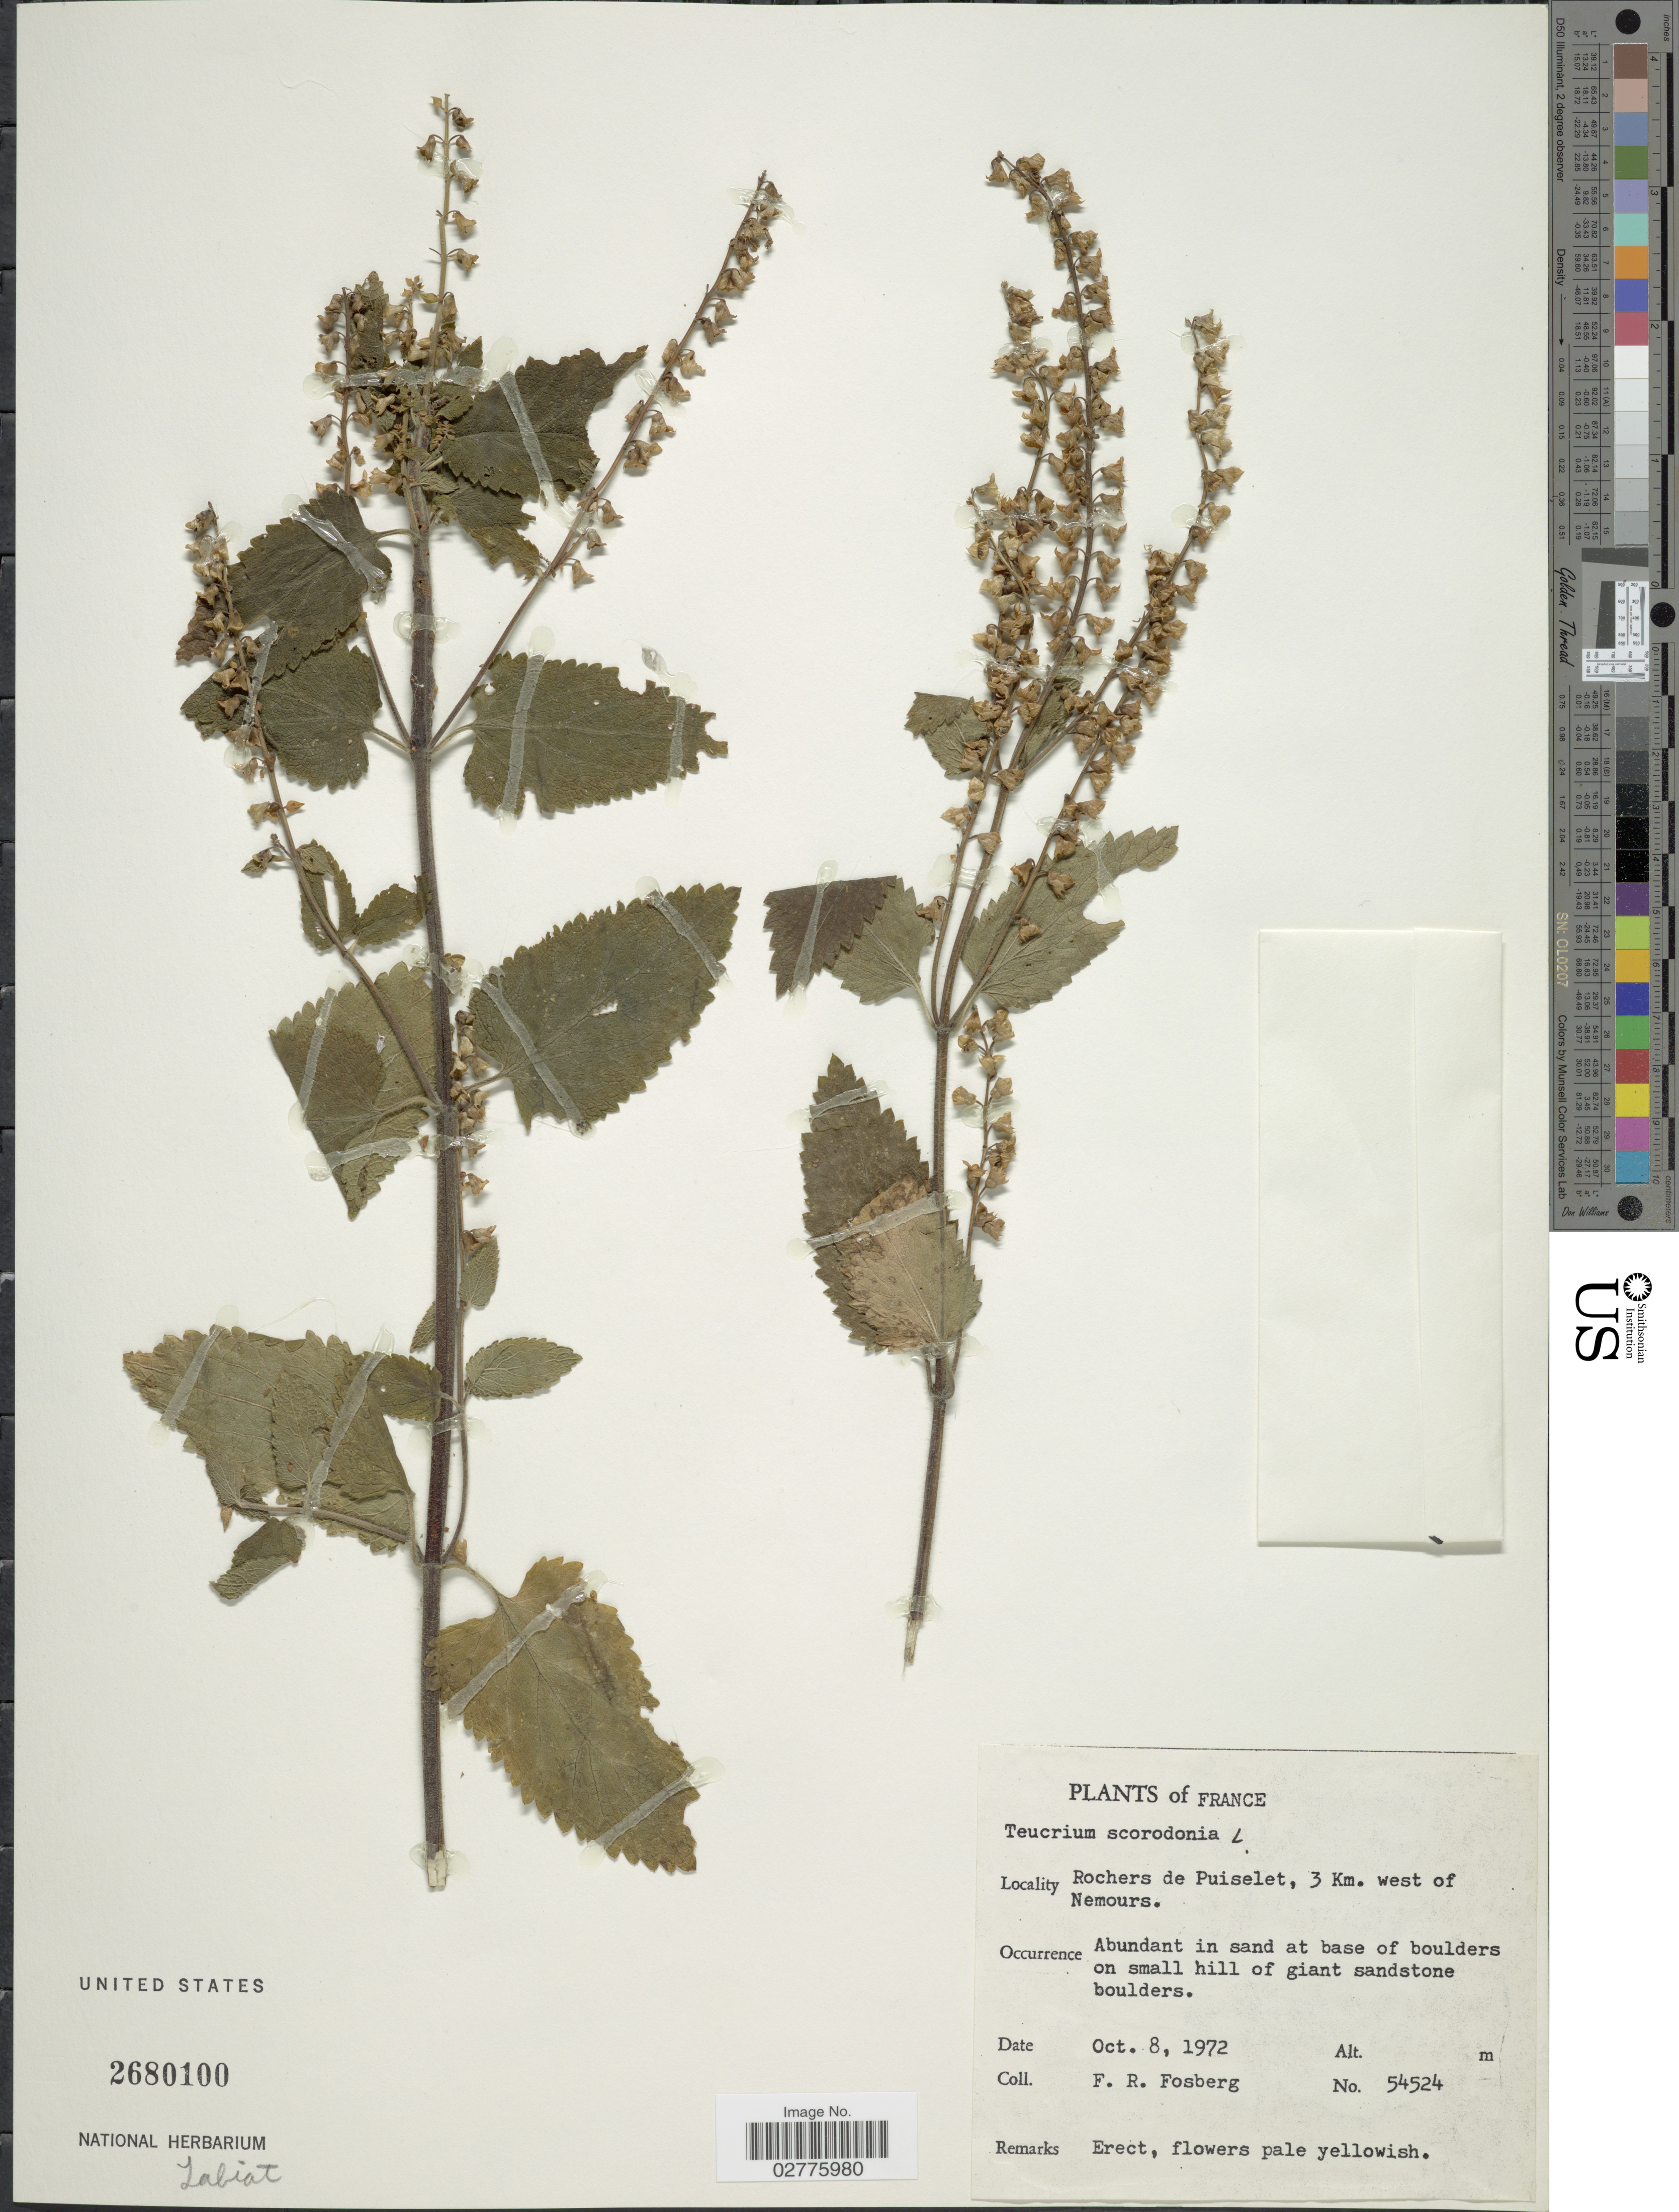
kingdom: Plantae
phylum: Tracheophyta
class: Magnoliopsida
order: Lamiales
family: Lamiaceae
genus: Teucrium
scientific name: Teucrium scorodonia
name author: L.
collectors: F. R. Fosberg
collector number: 54524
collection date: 1972-10-08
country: France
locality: Rochers de Puiselet, 3 Km. west of Nemours.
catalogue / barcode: US 2680100